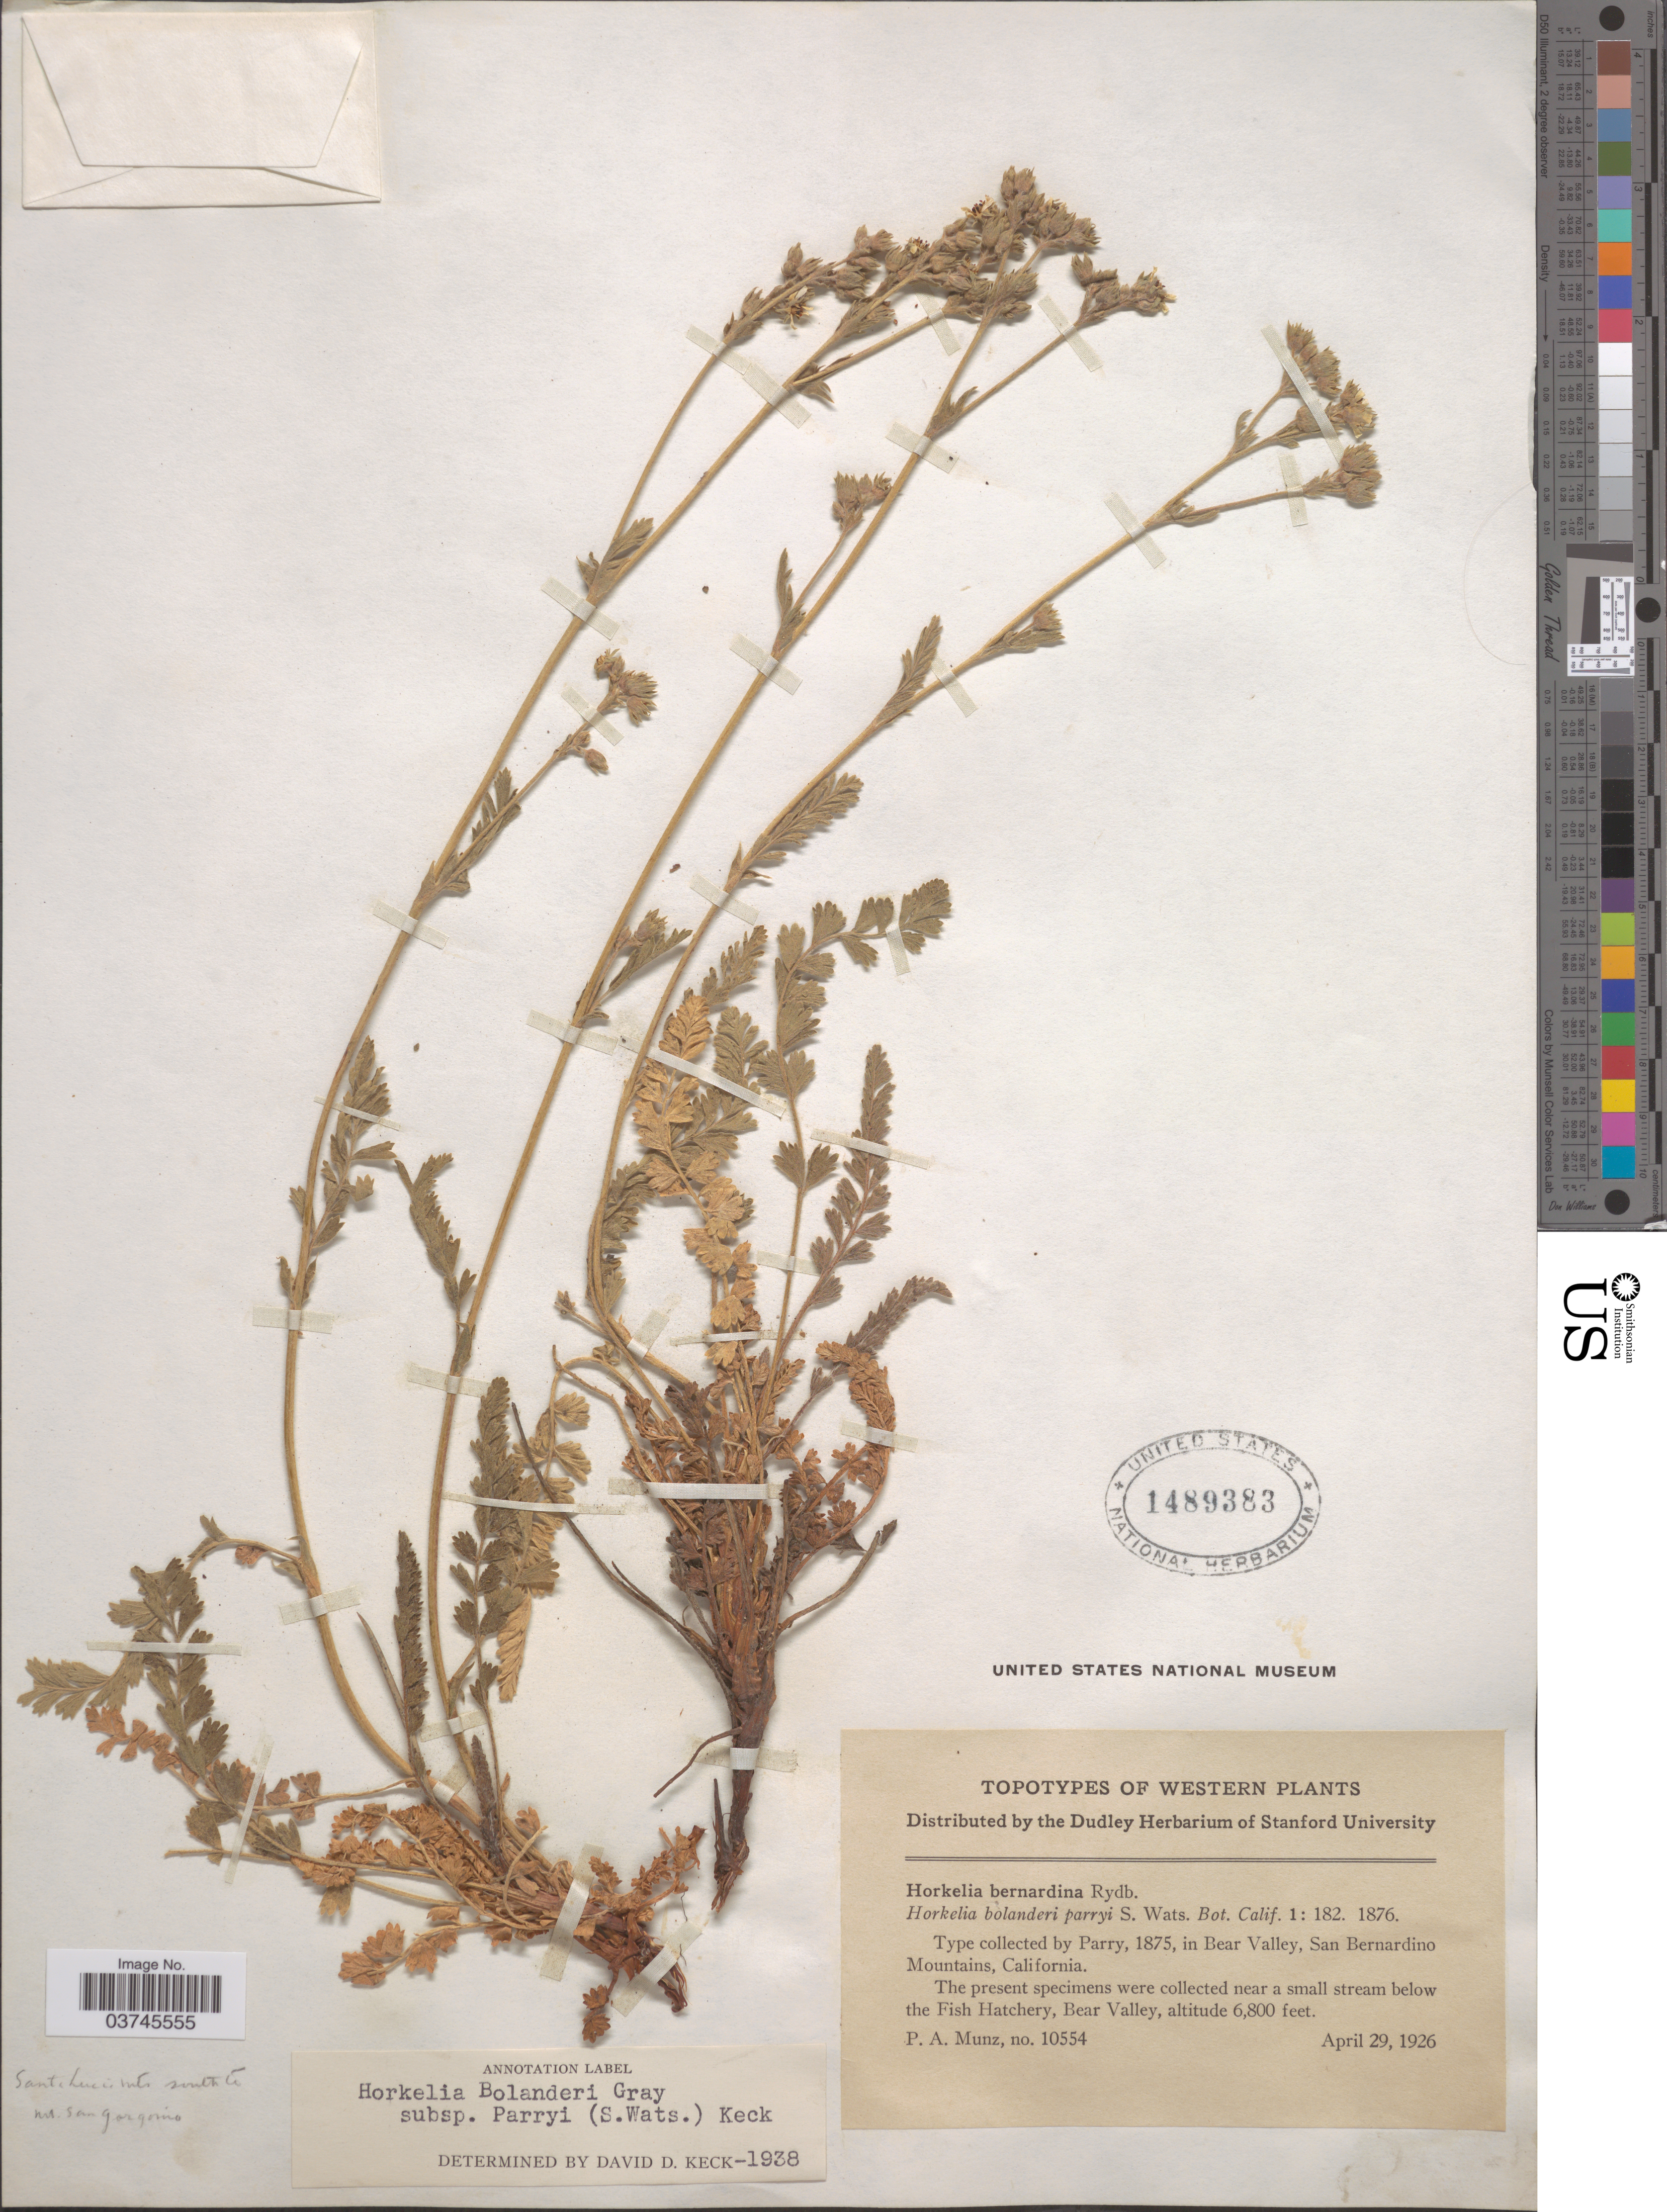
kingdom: Plantae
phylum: Tracheophyta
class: Magnoliopsida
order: Rosales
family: Rosaceae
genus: Potentilla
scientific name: Potentilla rydbergii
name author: (Elmer) Mosyakin & Shiyan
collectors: P. A. Munz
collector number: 10554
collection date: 1926-04-29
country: United States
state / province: California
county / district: San Bernardino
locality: Western. Below the Fish Hatchery, Bear Valley.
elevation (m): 2073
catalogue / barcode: US 1489383